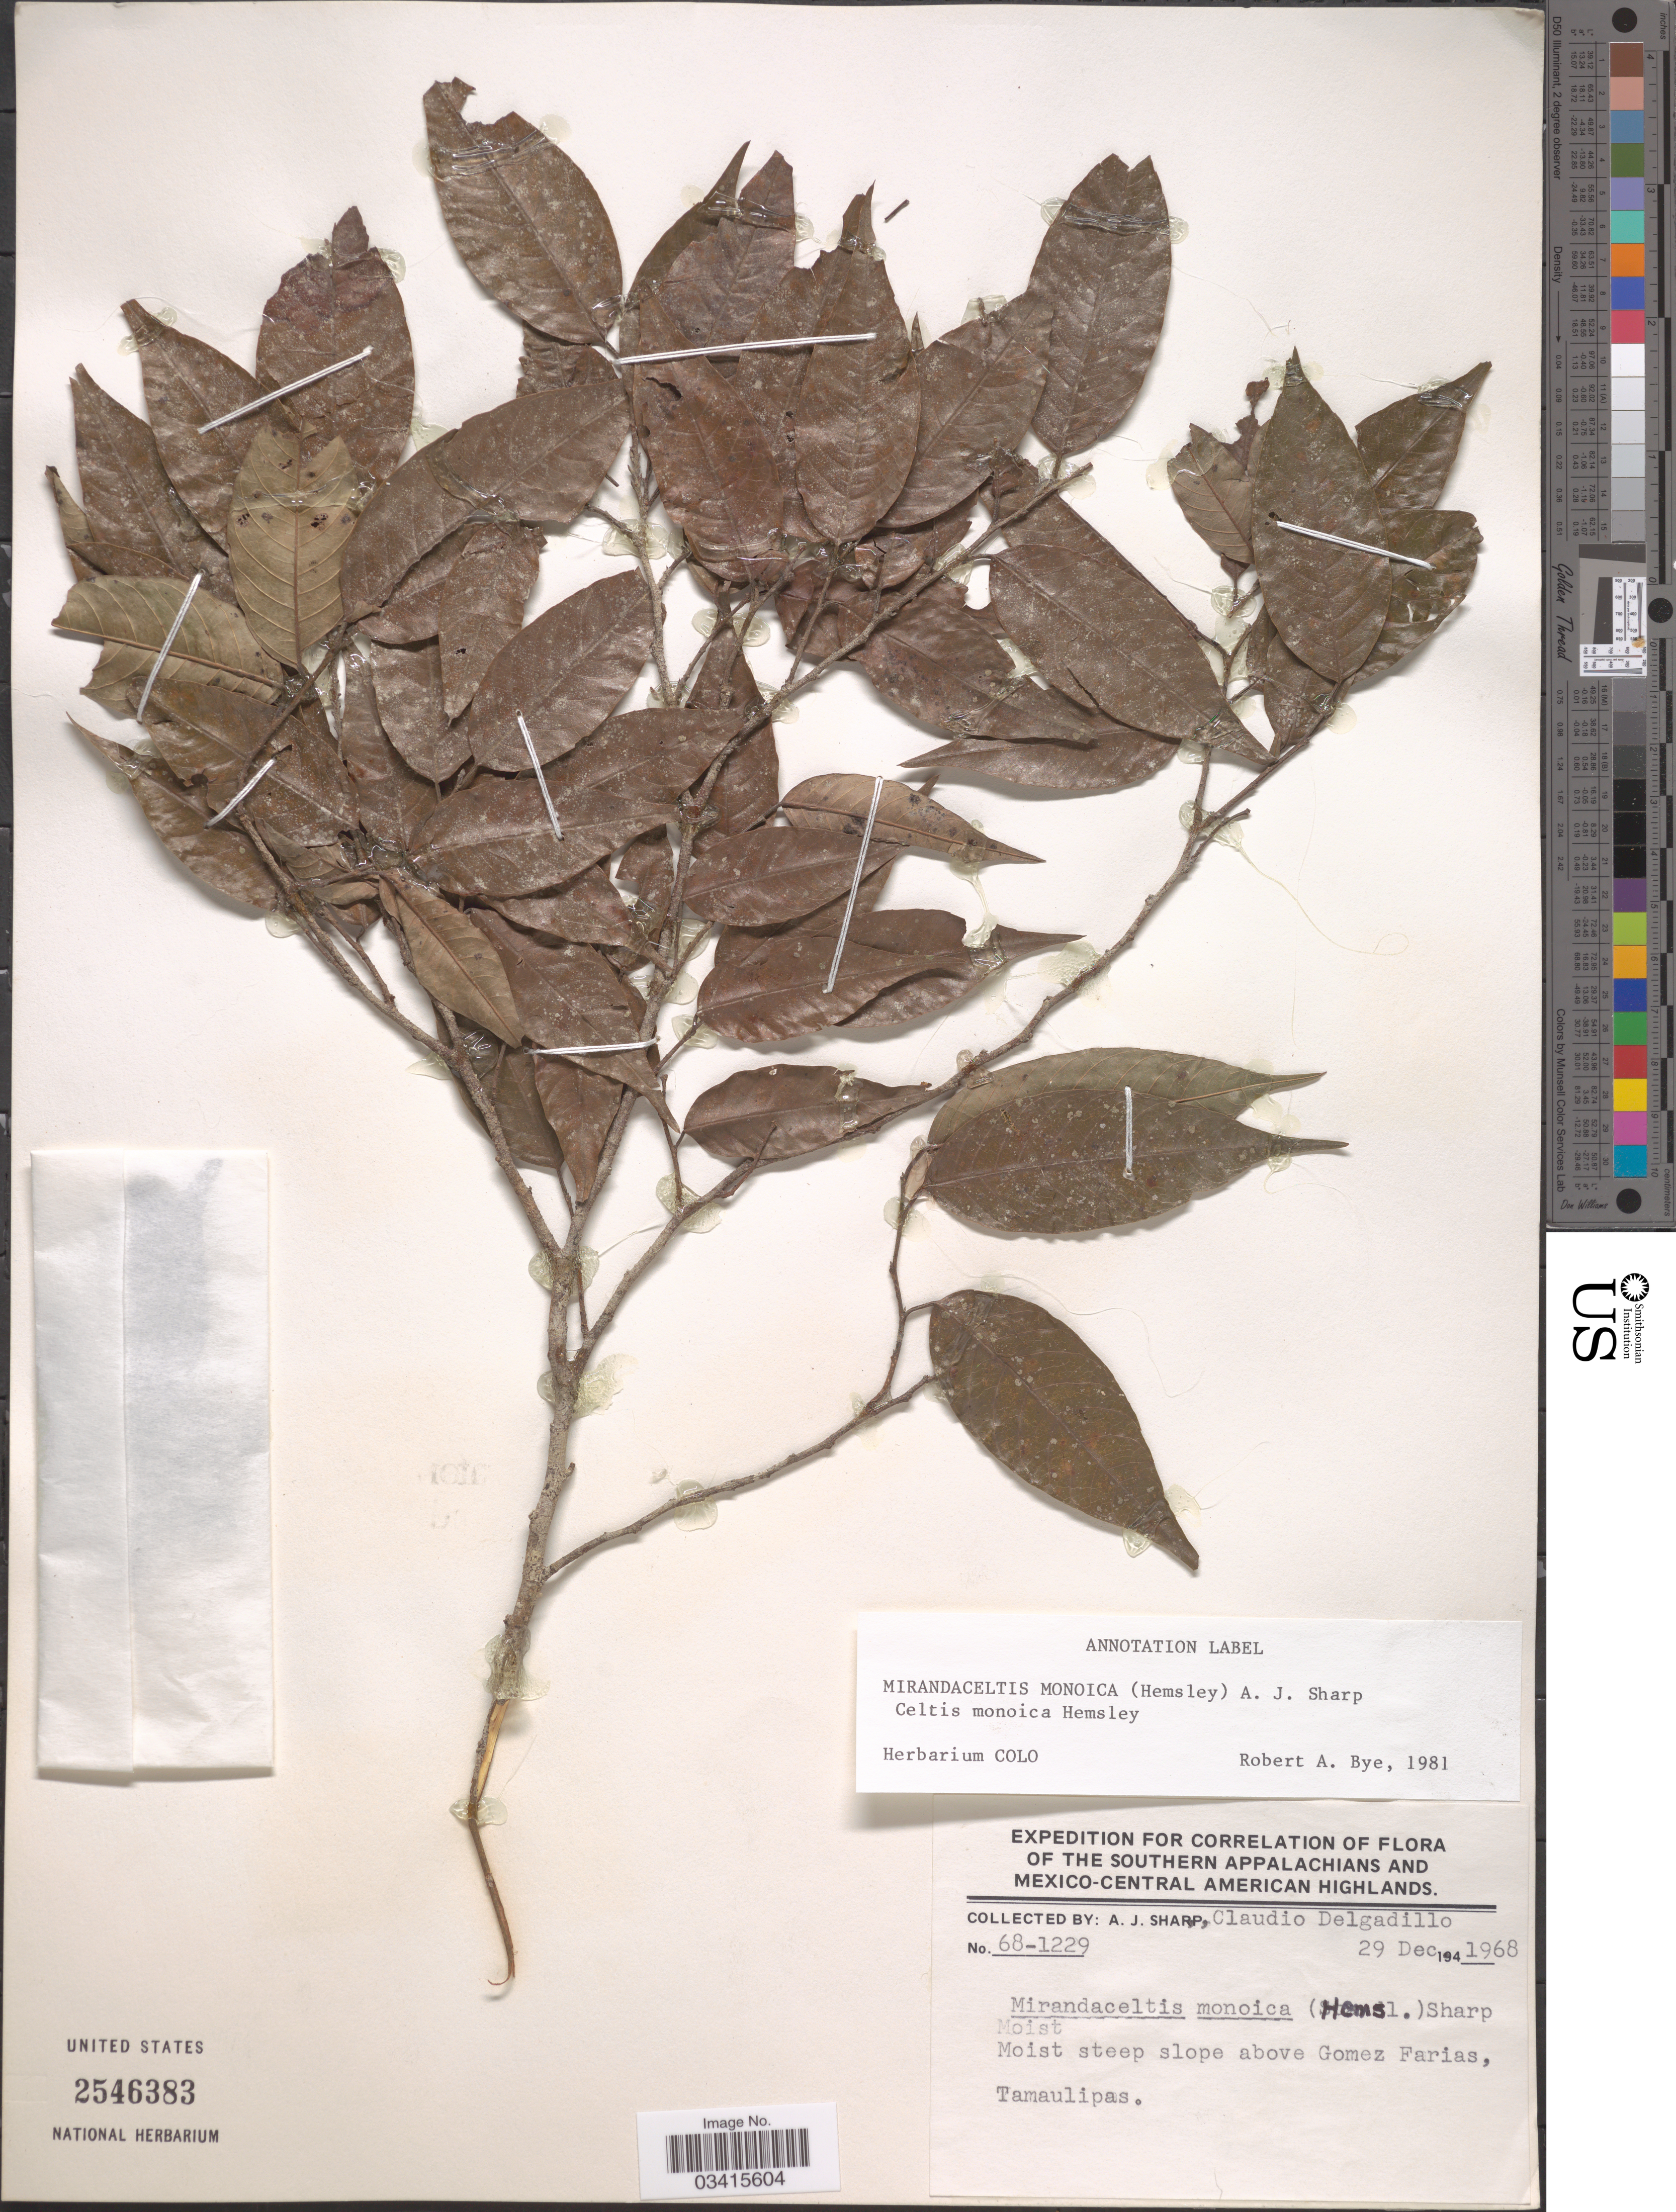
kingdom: Plantae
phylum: Tracheophyta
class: Magnoliopsida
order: Rosales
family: Cannabaceae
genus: Aphananthe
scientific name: Aphananthe monoica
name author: (Hemsl.) J.-F. Leroy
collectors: A. J. Sharp & C. Delgadillo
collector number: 68-1229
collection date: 1968-12-29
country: Mexico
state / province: Tamaulipas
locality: The Southern Appalachians and Mexico-Central American Highlands. Moist steep slope above Gomez Farias.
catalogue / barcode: US 2546383